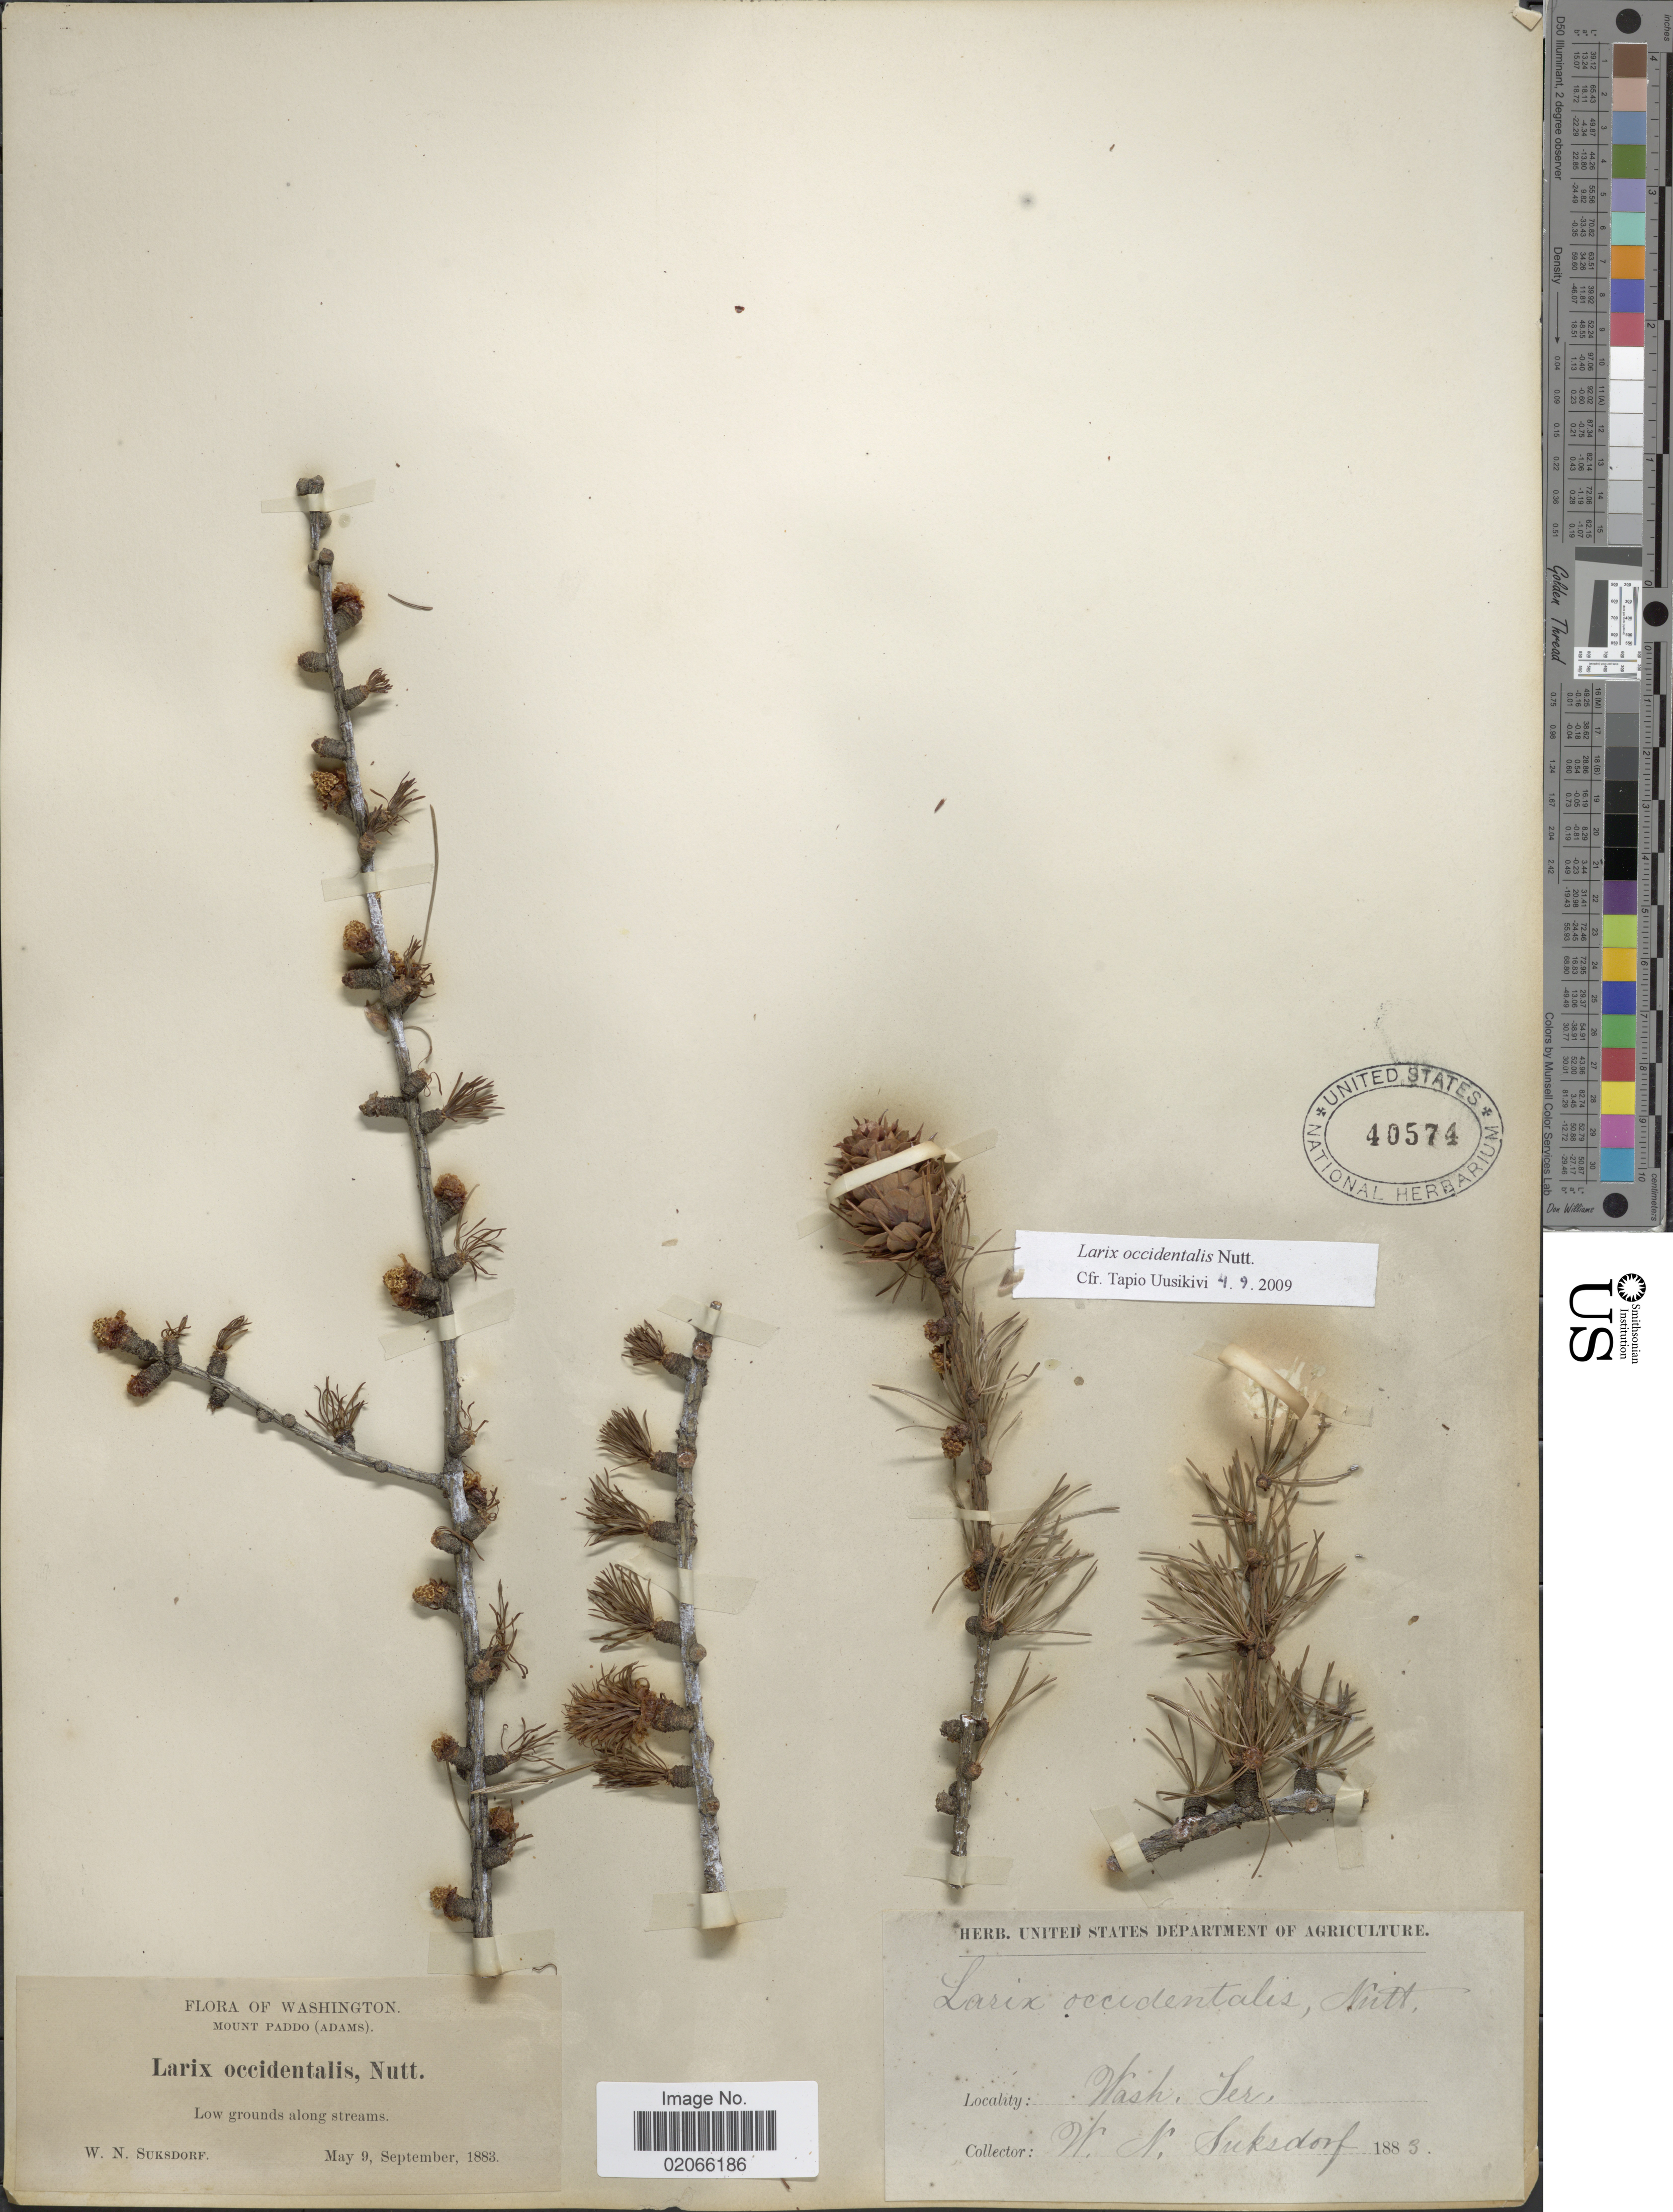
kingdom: Plantae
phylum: Tracheophyta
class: Pinopsida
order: Pinales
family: Pinaceae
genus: Larix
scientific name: Larix occidentalis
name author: Nutt.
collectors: W. N. Suksdorf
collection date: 1885-05-09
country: United States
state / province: Washington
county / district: Skamania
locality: Washington, Mount Paddo (adams), Low grounds along streams.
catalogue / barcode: US 40574